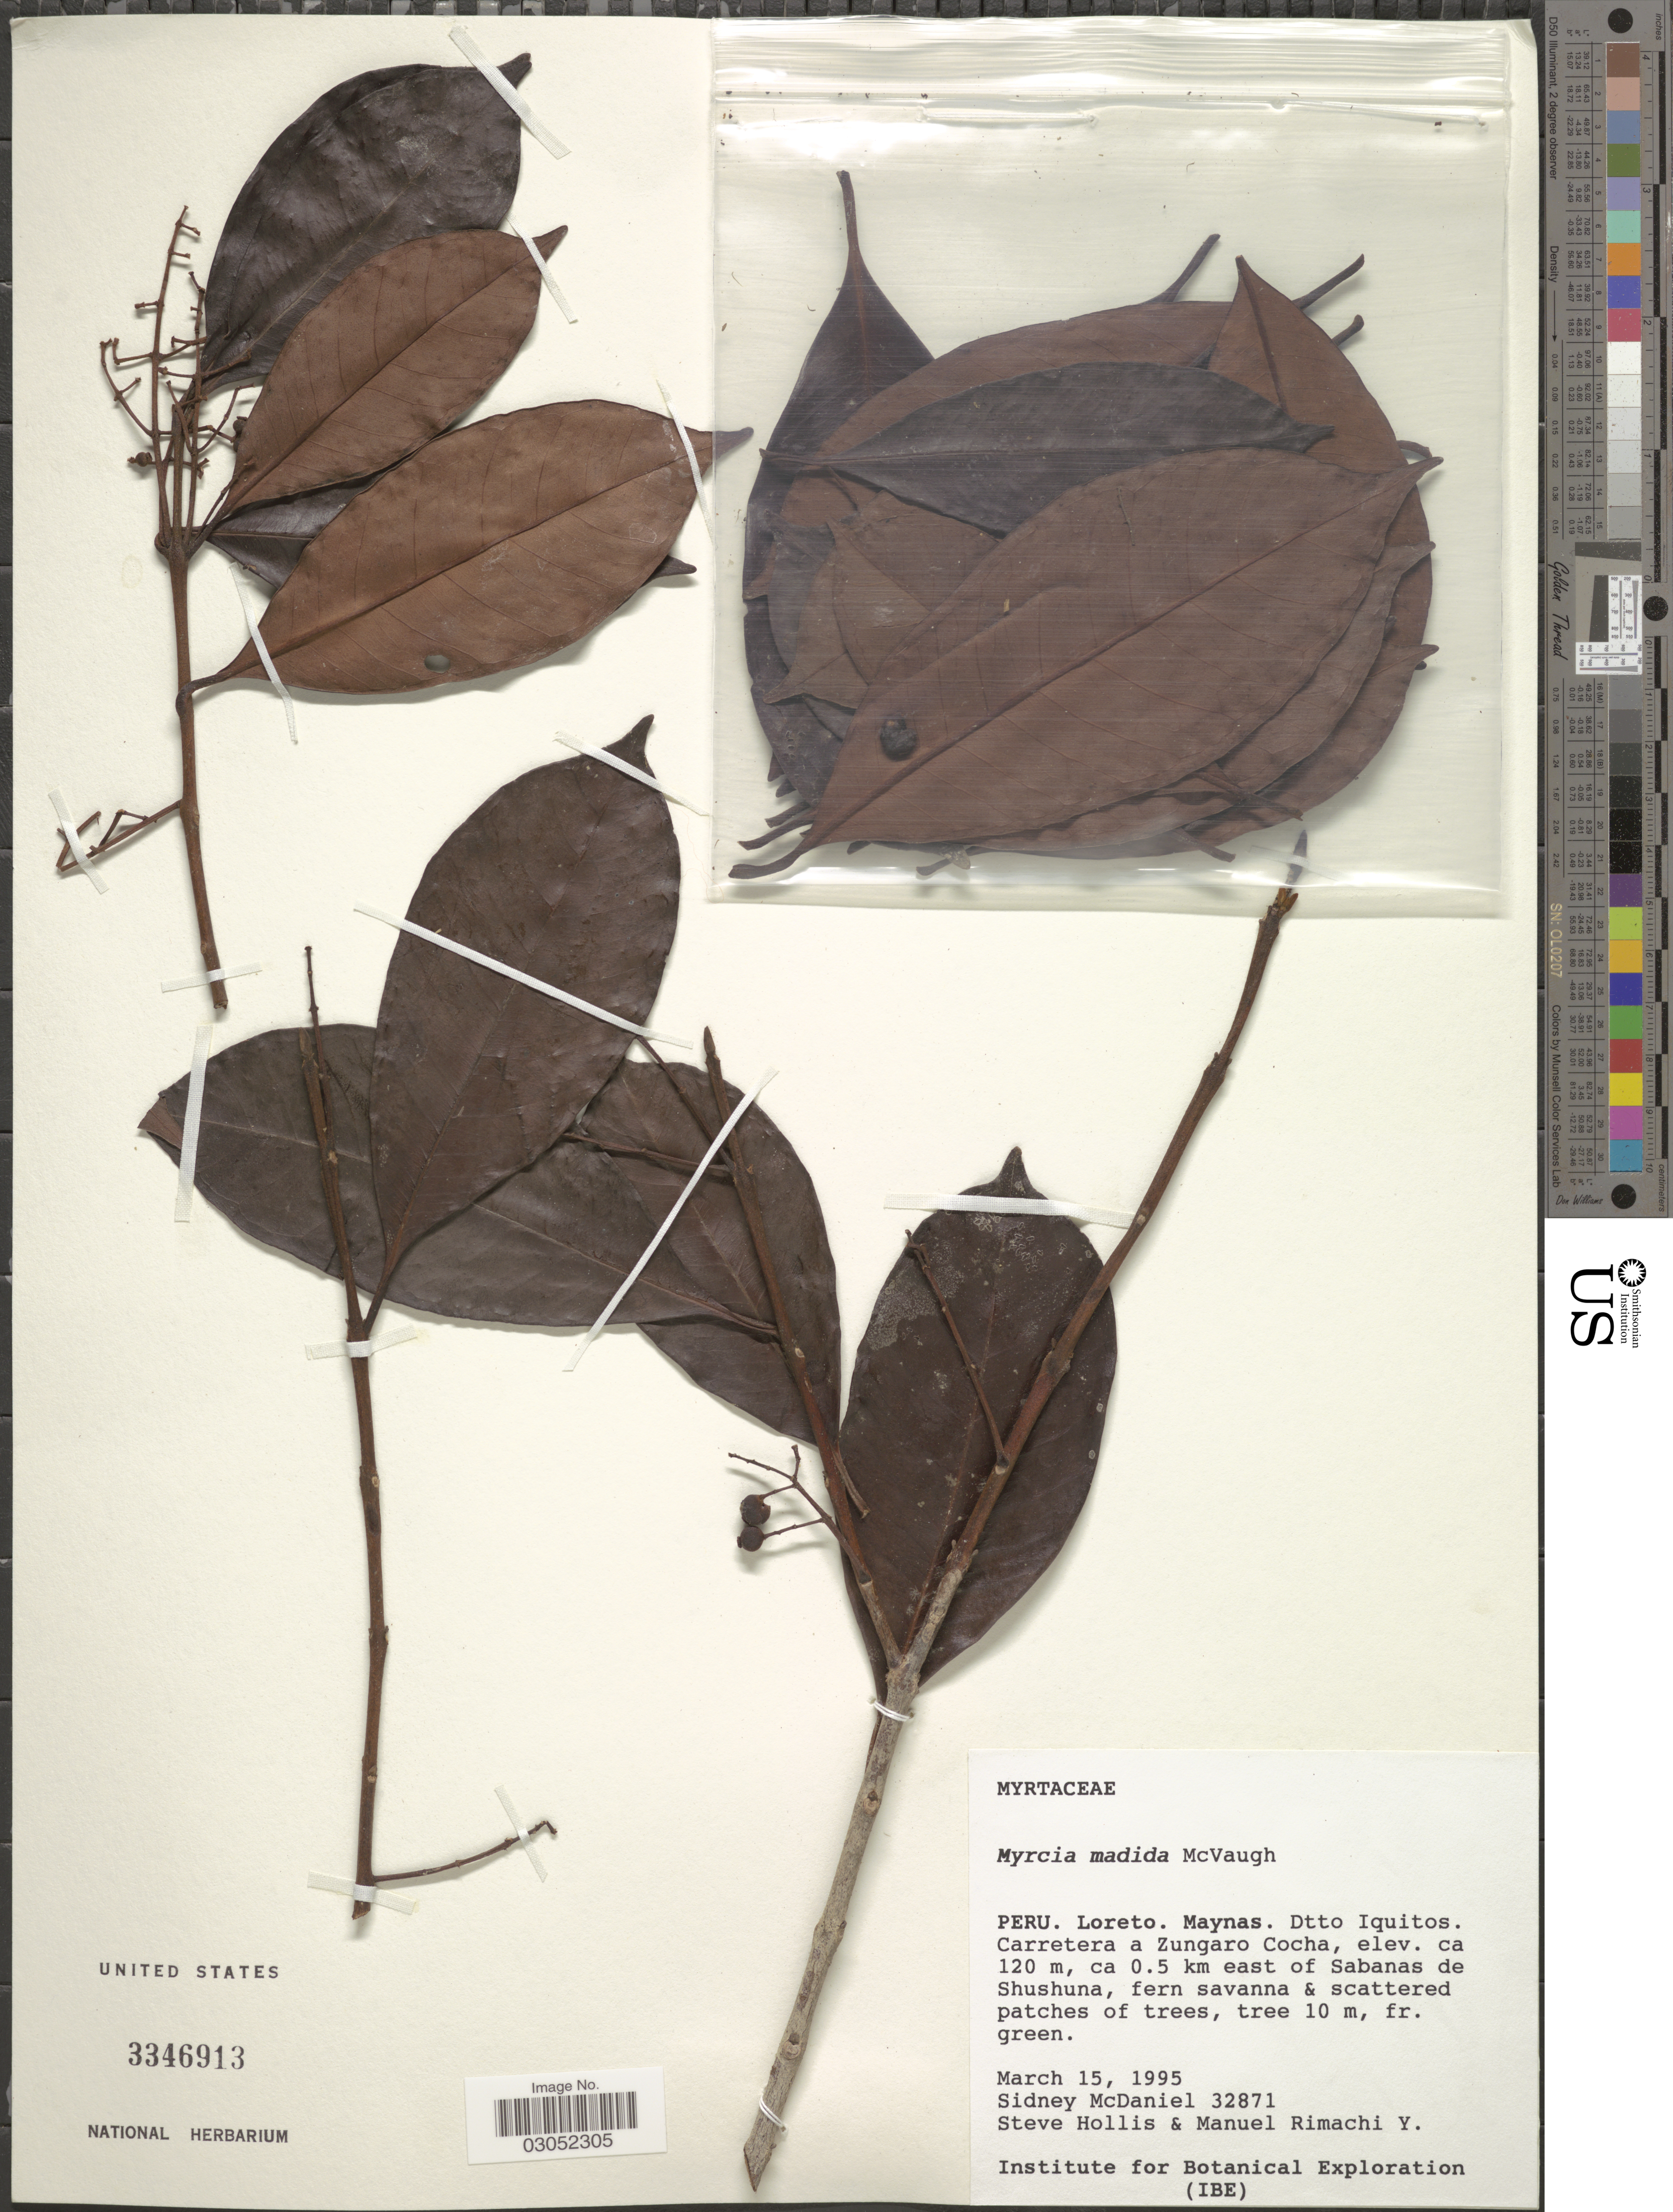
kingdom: Plantae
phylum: Tracheophyta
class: Magnoliopsida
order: Myrtales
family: Myrtaceae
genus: Myrcia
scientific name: Myrcia madida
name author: McVaugh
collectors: S. McDaniel, S. Hollis & M. Rimachi Y.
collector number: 32871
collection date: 1995-03-15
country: Peru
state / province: Loreto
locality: Maynas. Dtto Iquitos. Carretera a Zungaro Cocha. Ca 0.5 km east of Sabanas de Shushuna.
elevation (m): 120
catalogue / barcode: US 3346913